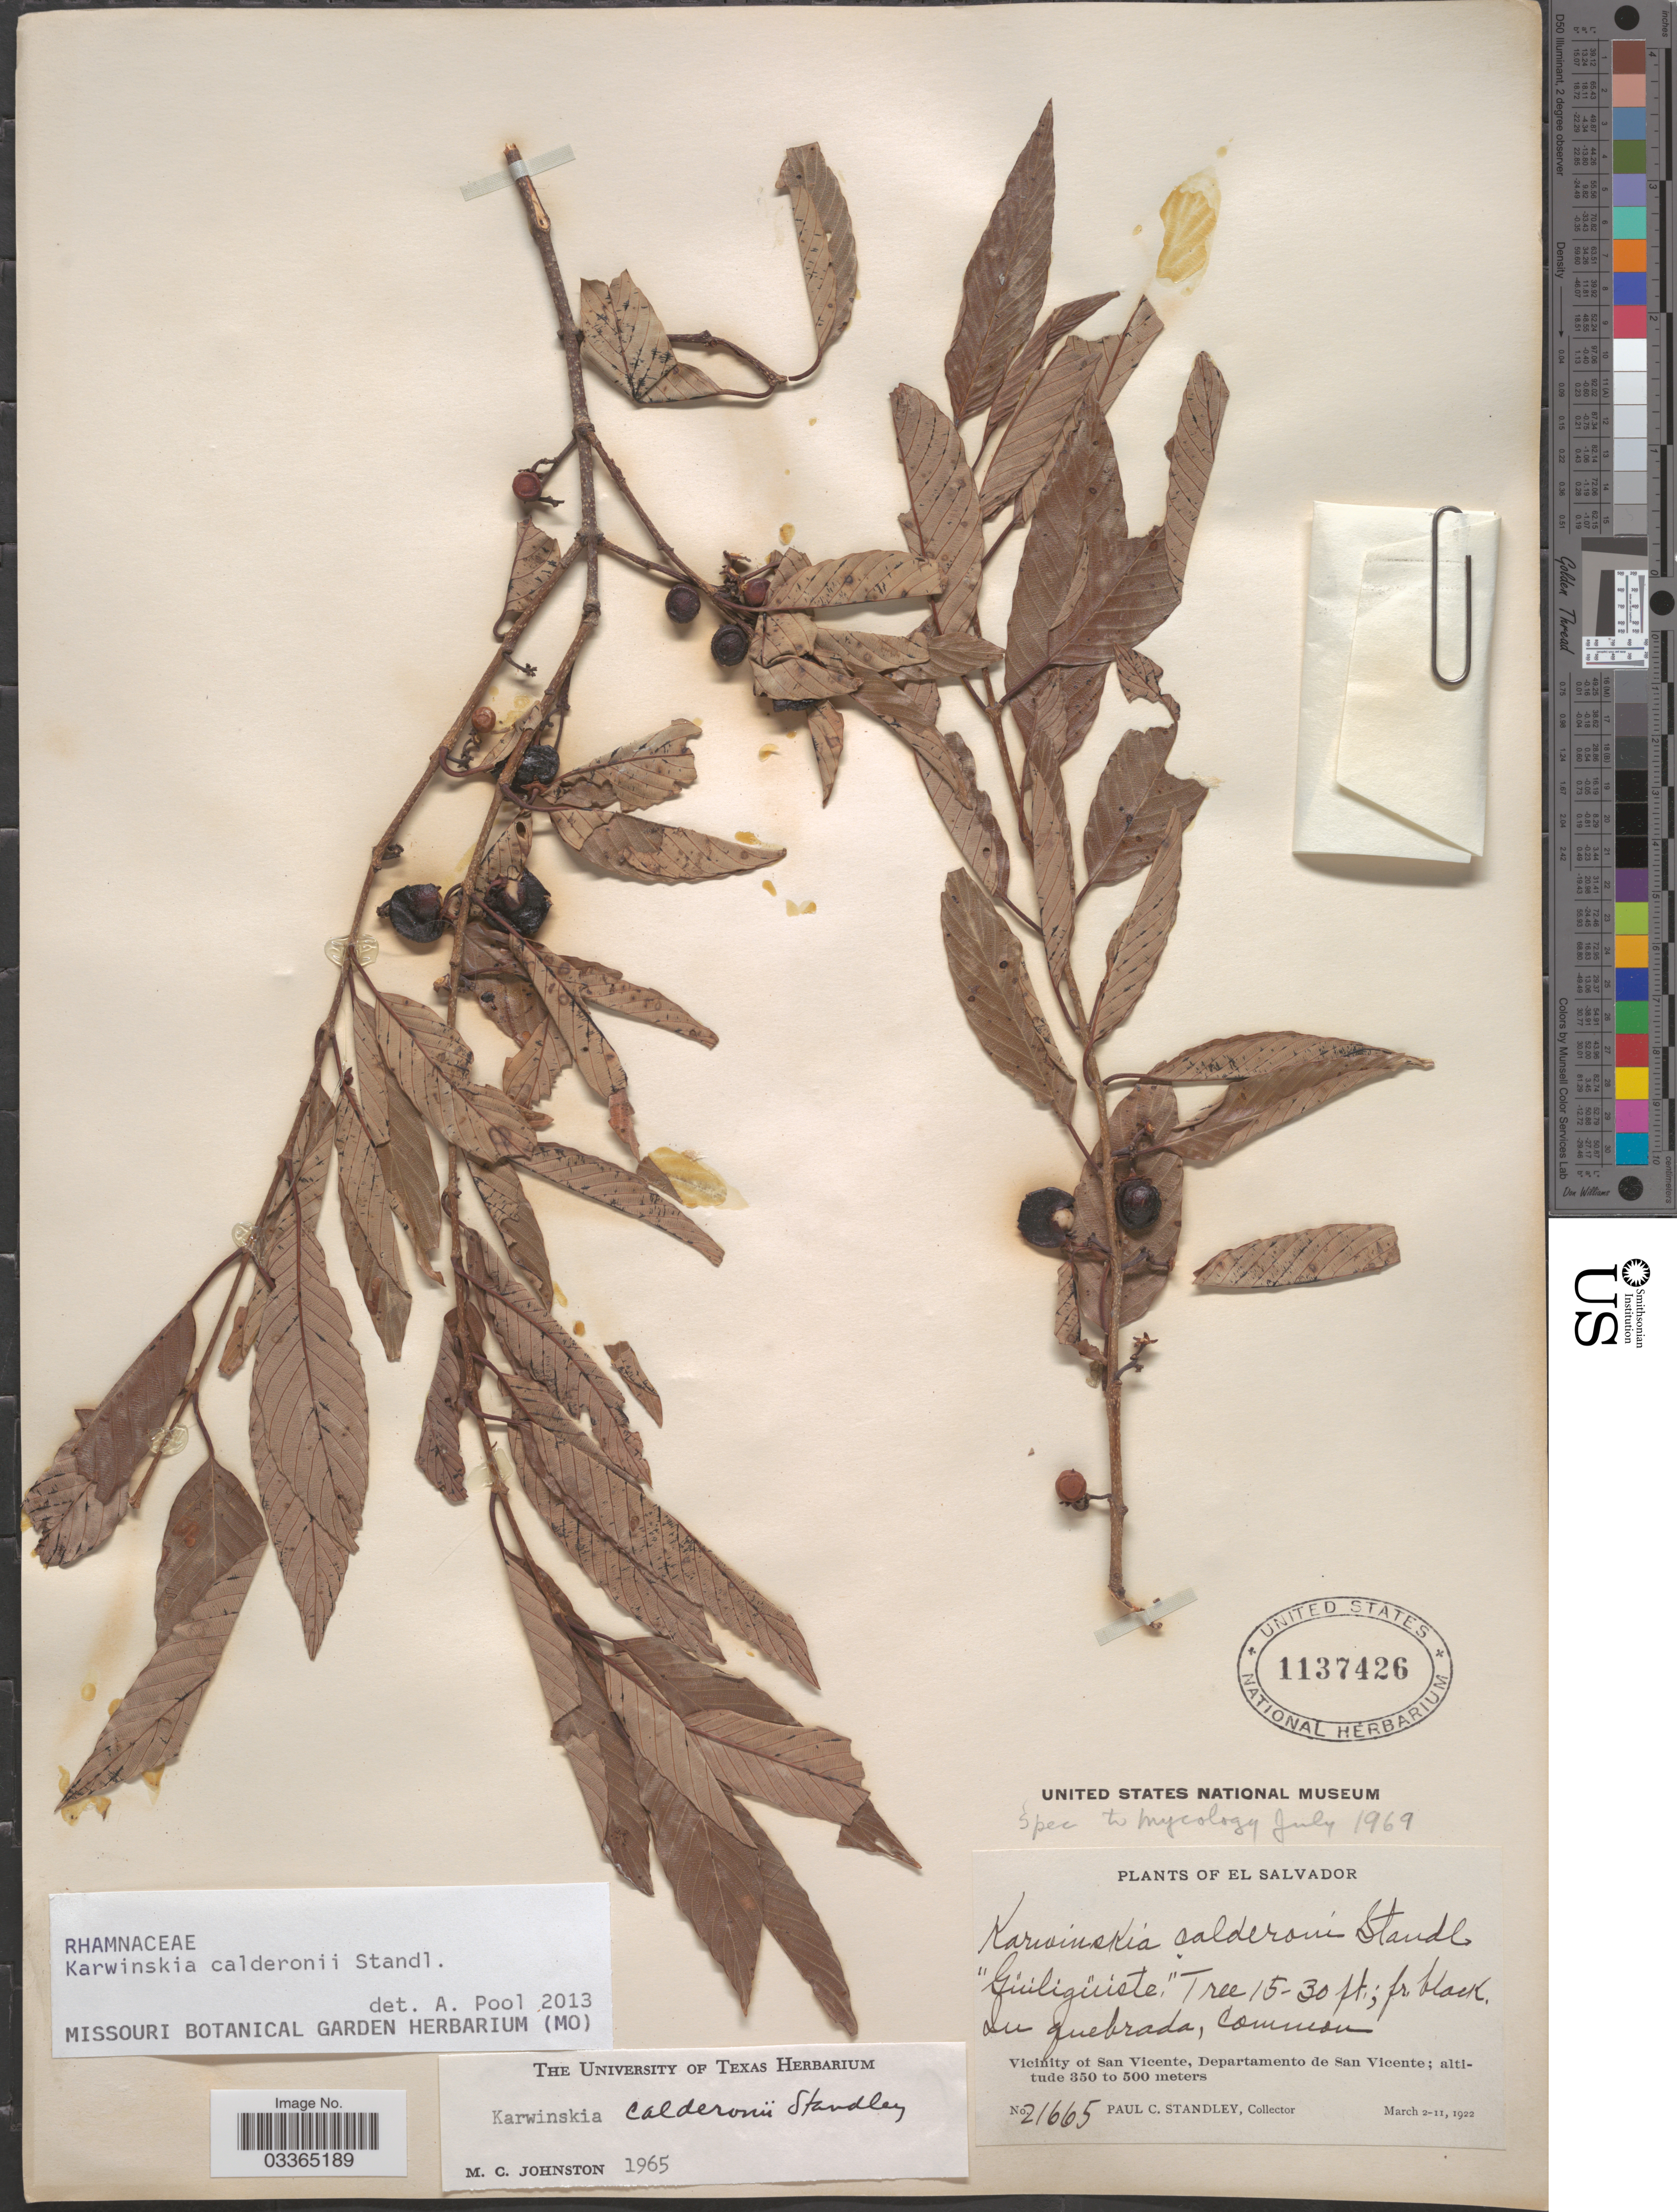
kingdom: Plantae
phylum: Tracheophyta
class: Magnoliopsida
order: Rosales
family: Rhamnaceae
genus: Karwinskia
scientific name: Karwinskia calderonii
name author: Standl.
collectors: P. C. Standley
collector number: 21665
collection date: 1922-03-02/1922-03-11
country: El Salvador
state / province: San Vincente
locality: Vicinity of San Vincente, Departamento de San Vincente.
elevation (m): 350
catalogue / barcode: US 1137426